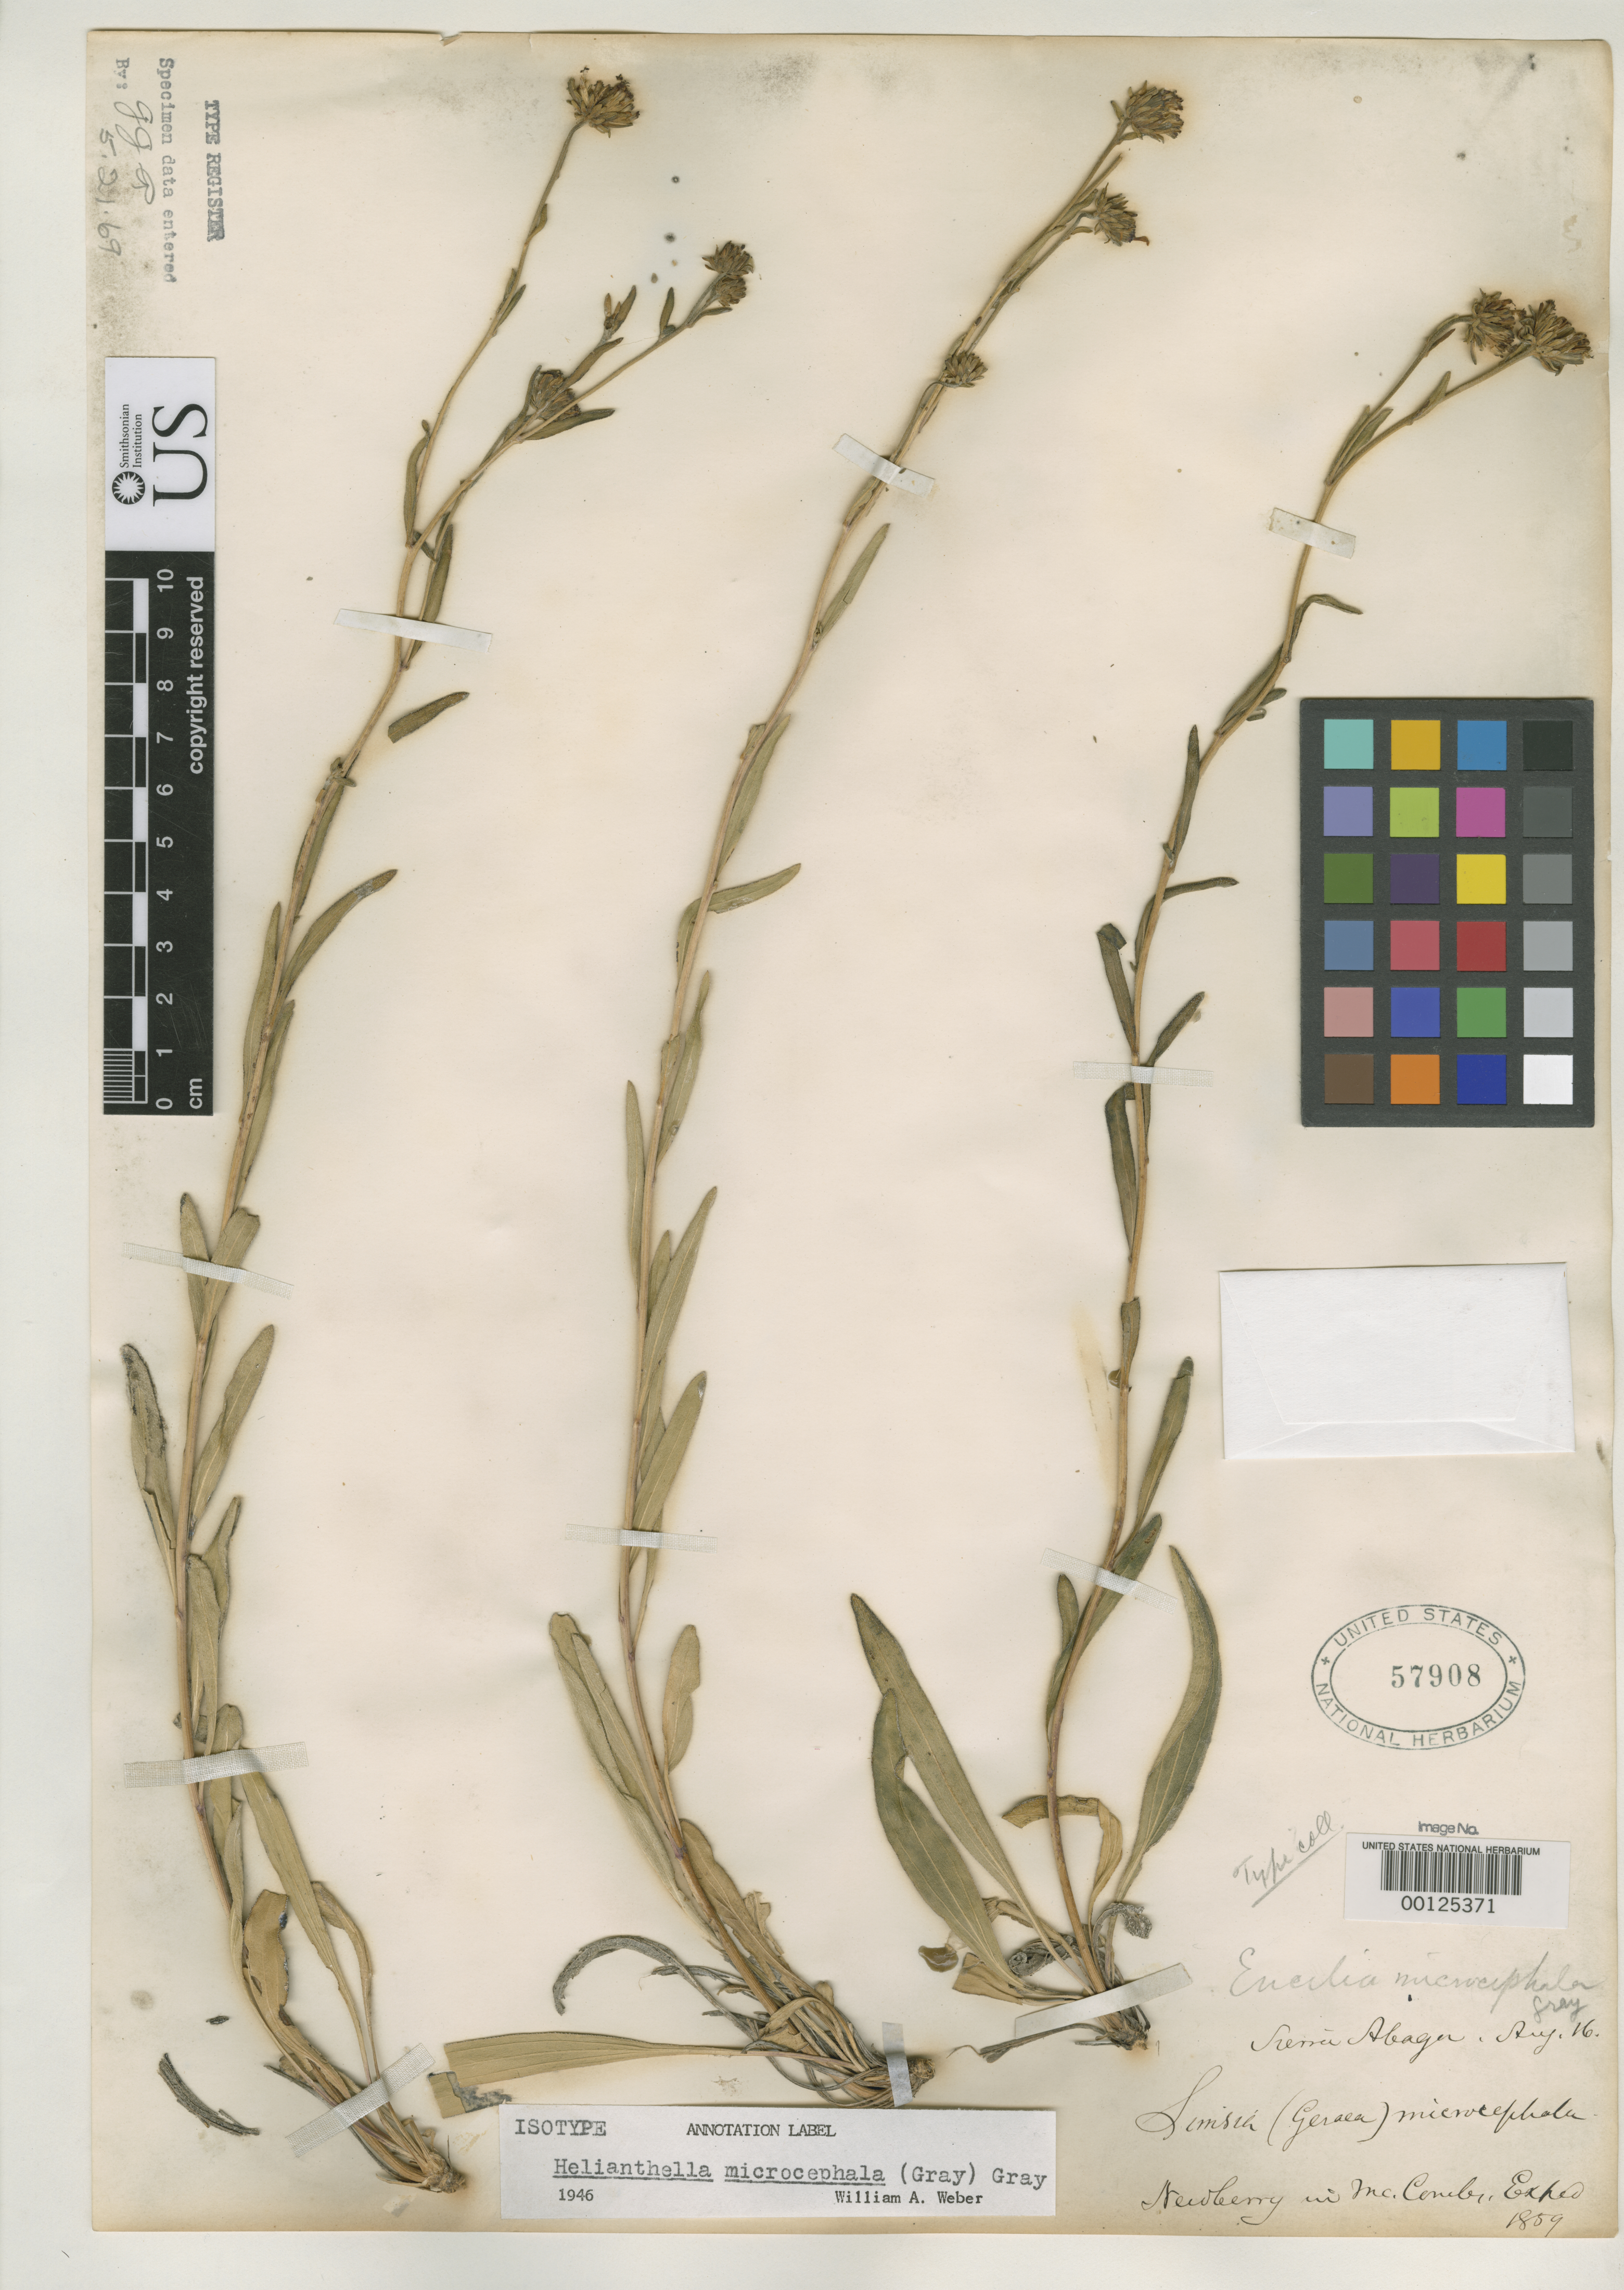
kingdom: Plantae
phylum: Tracheophyta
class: Magnoliopsida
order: Asterales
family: Asteraceae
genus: Encelia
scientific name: Encelia microcephala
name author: A. Gray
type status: Isotype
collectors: J. S. Newberry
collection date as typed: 1859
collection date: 1859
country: United States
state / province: New Mexico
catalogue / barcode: US 57908